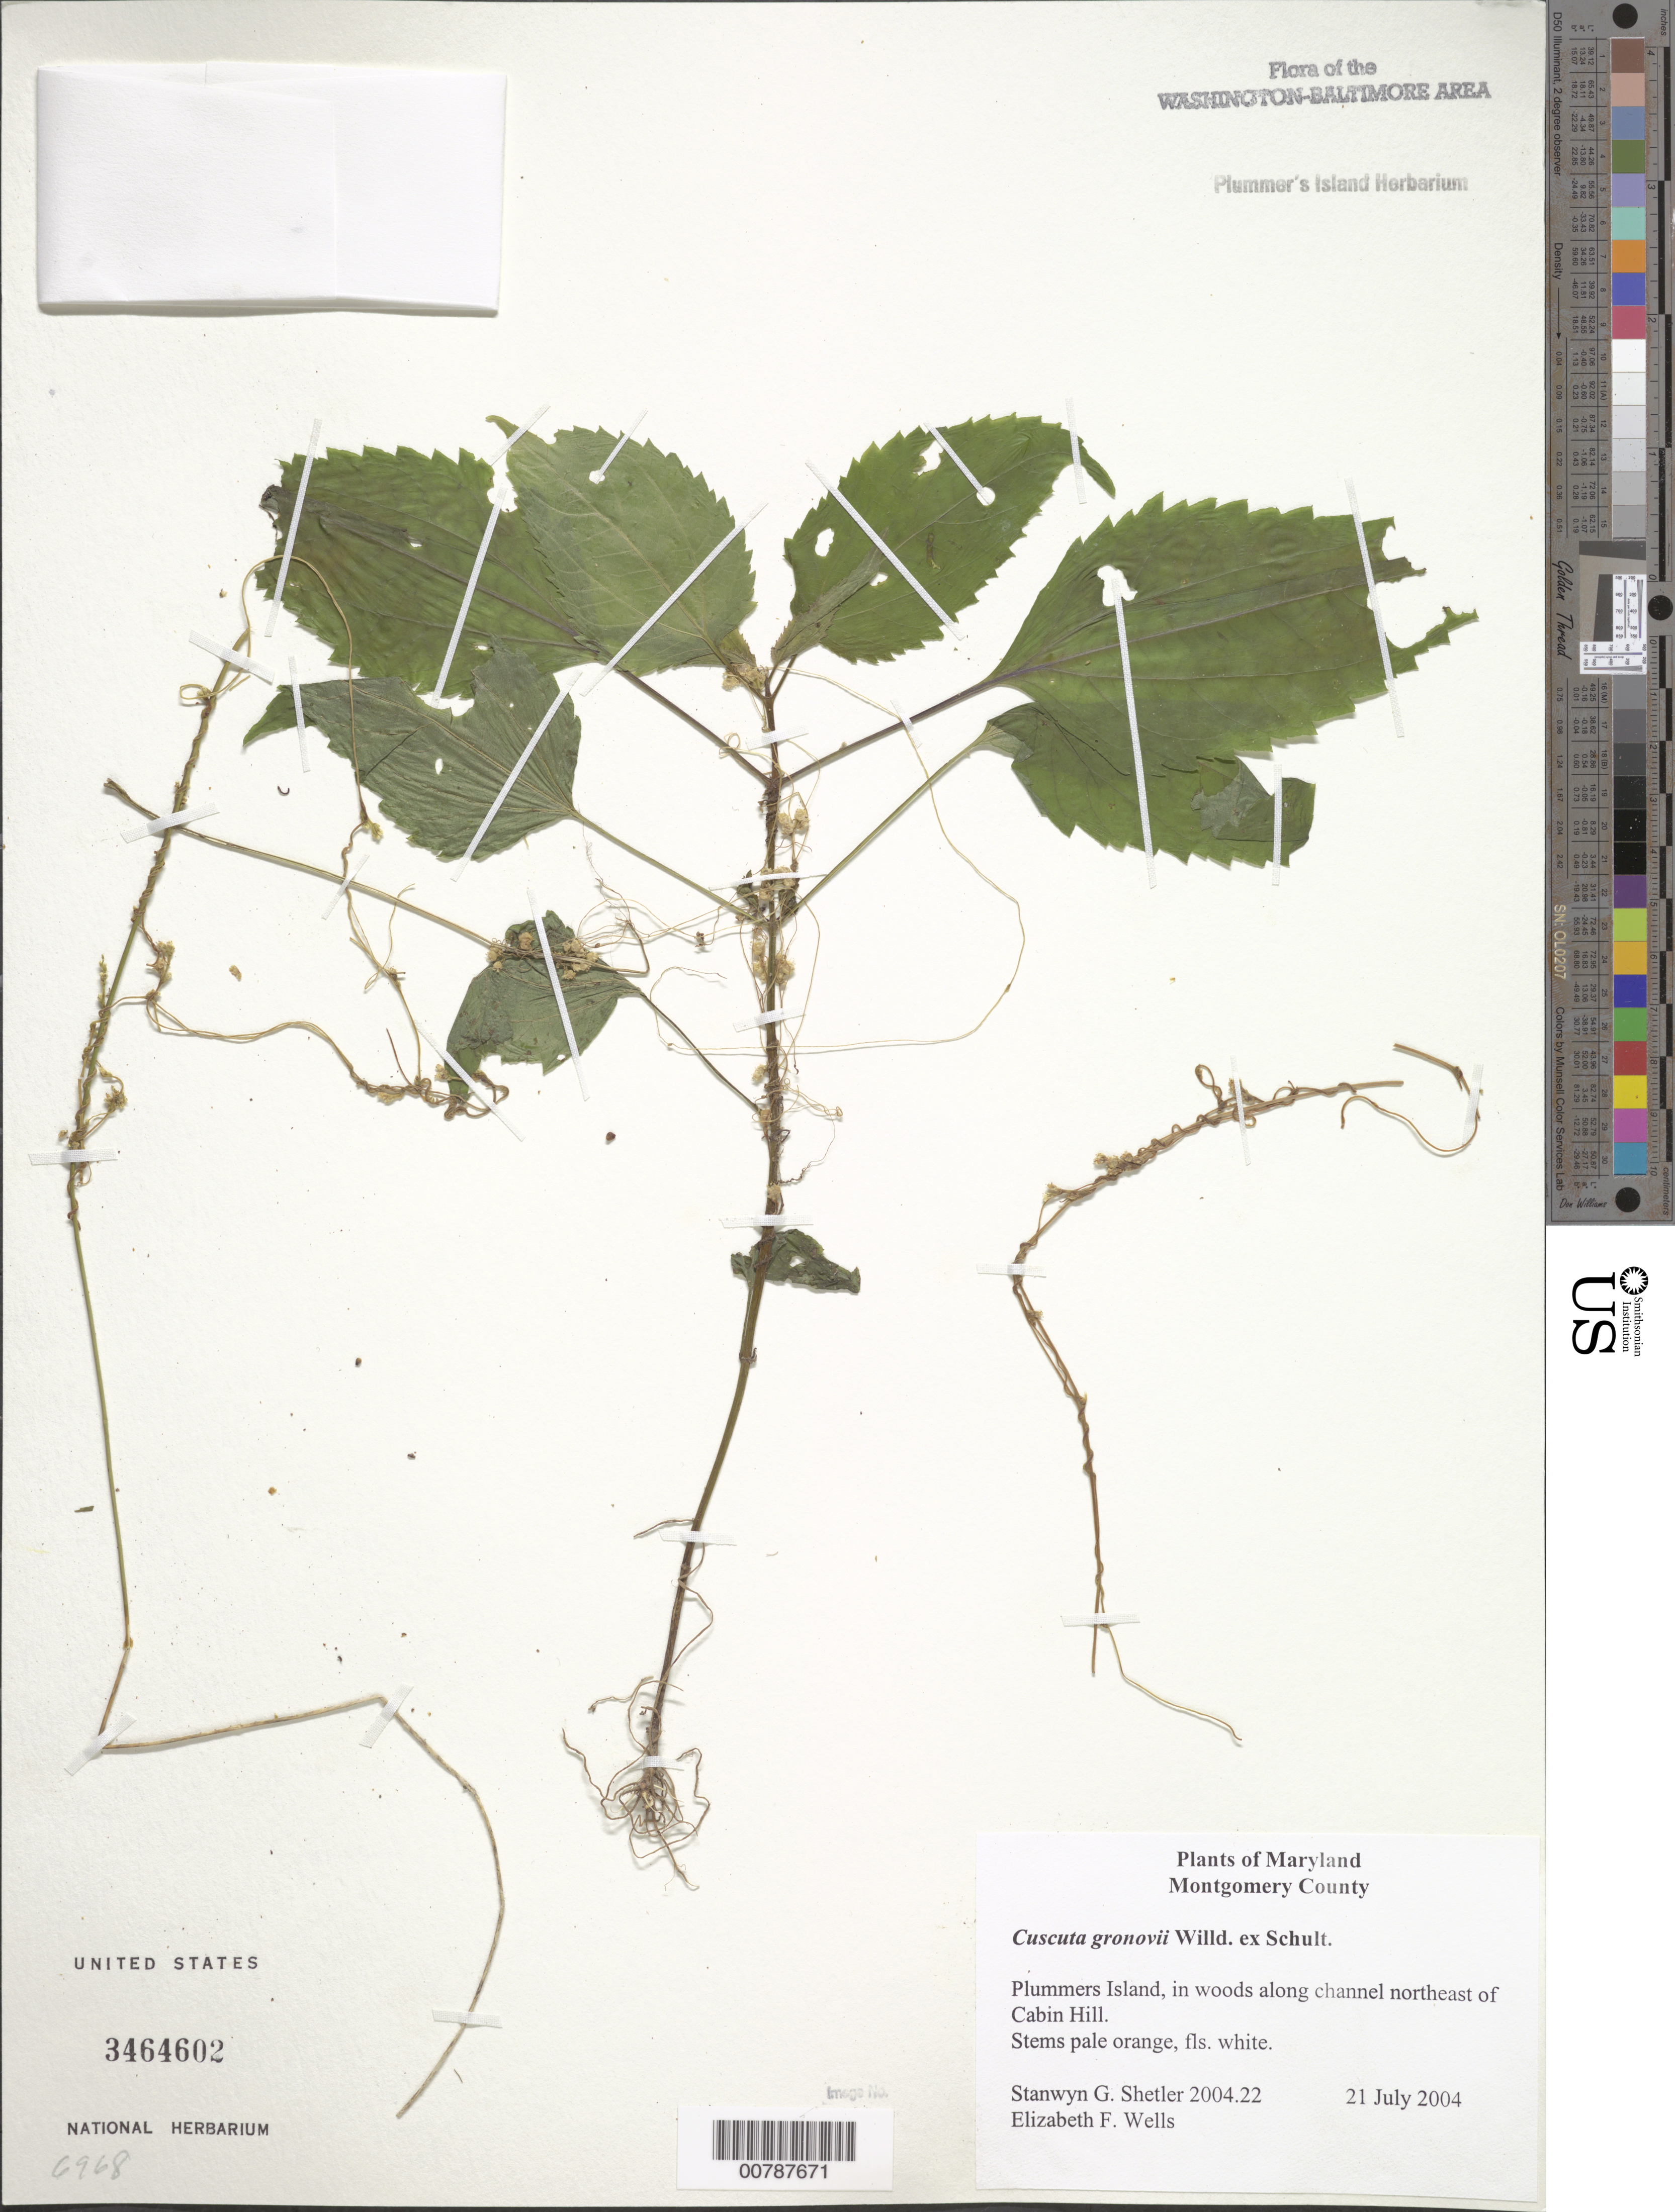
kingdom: Plantae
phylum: Tracheophyta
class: Magnoliopsida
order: Solanales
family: Convolvulaceae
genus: Cuscuta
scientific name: Cuscuta gronovii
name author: Willd. ex Schult.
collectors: S. Shetler & E. F. Wells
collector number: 2004.22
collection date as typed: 21 Jul 2004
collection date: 2004-07-21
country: United States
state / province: Maryland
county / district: Montgomery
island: Plummers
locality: Plummers Island, northeast of Cabin Hill.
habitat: In woods along channel.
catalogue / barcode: US 3464602